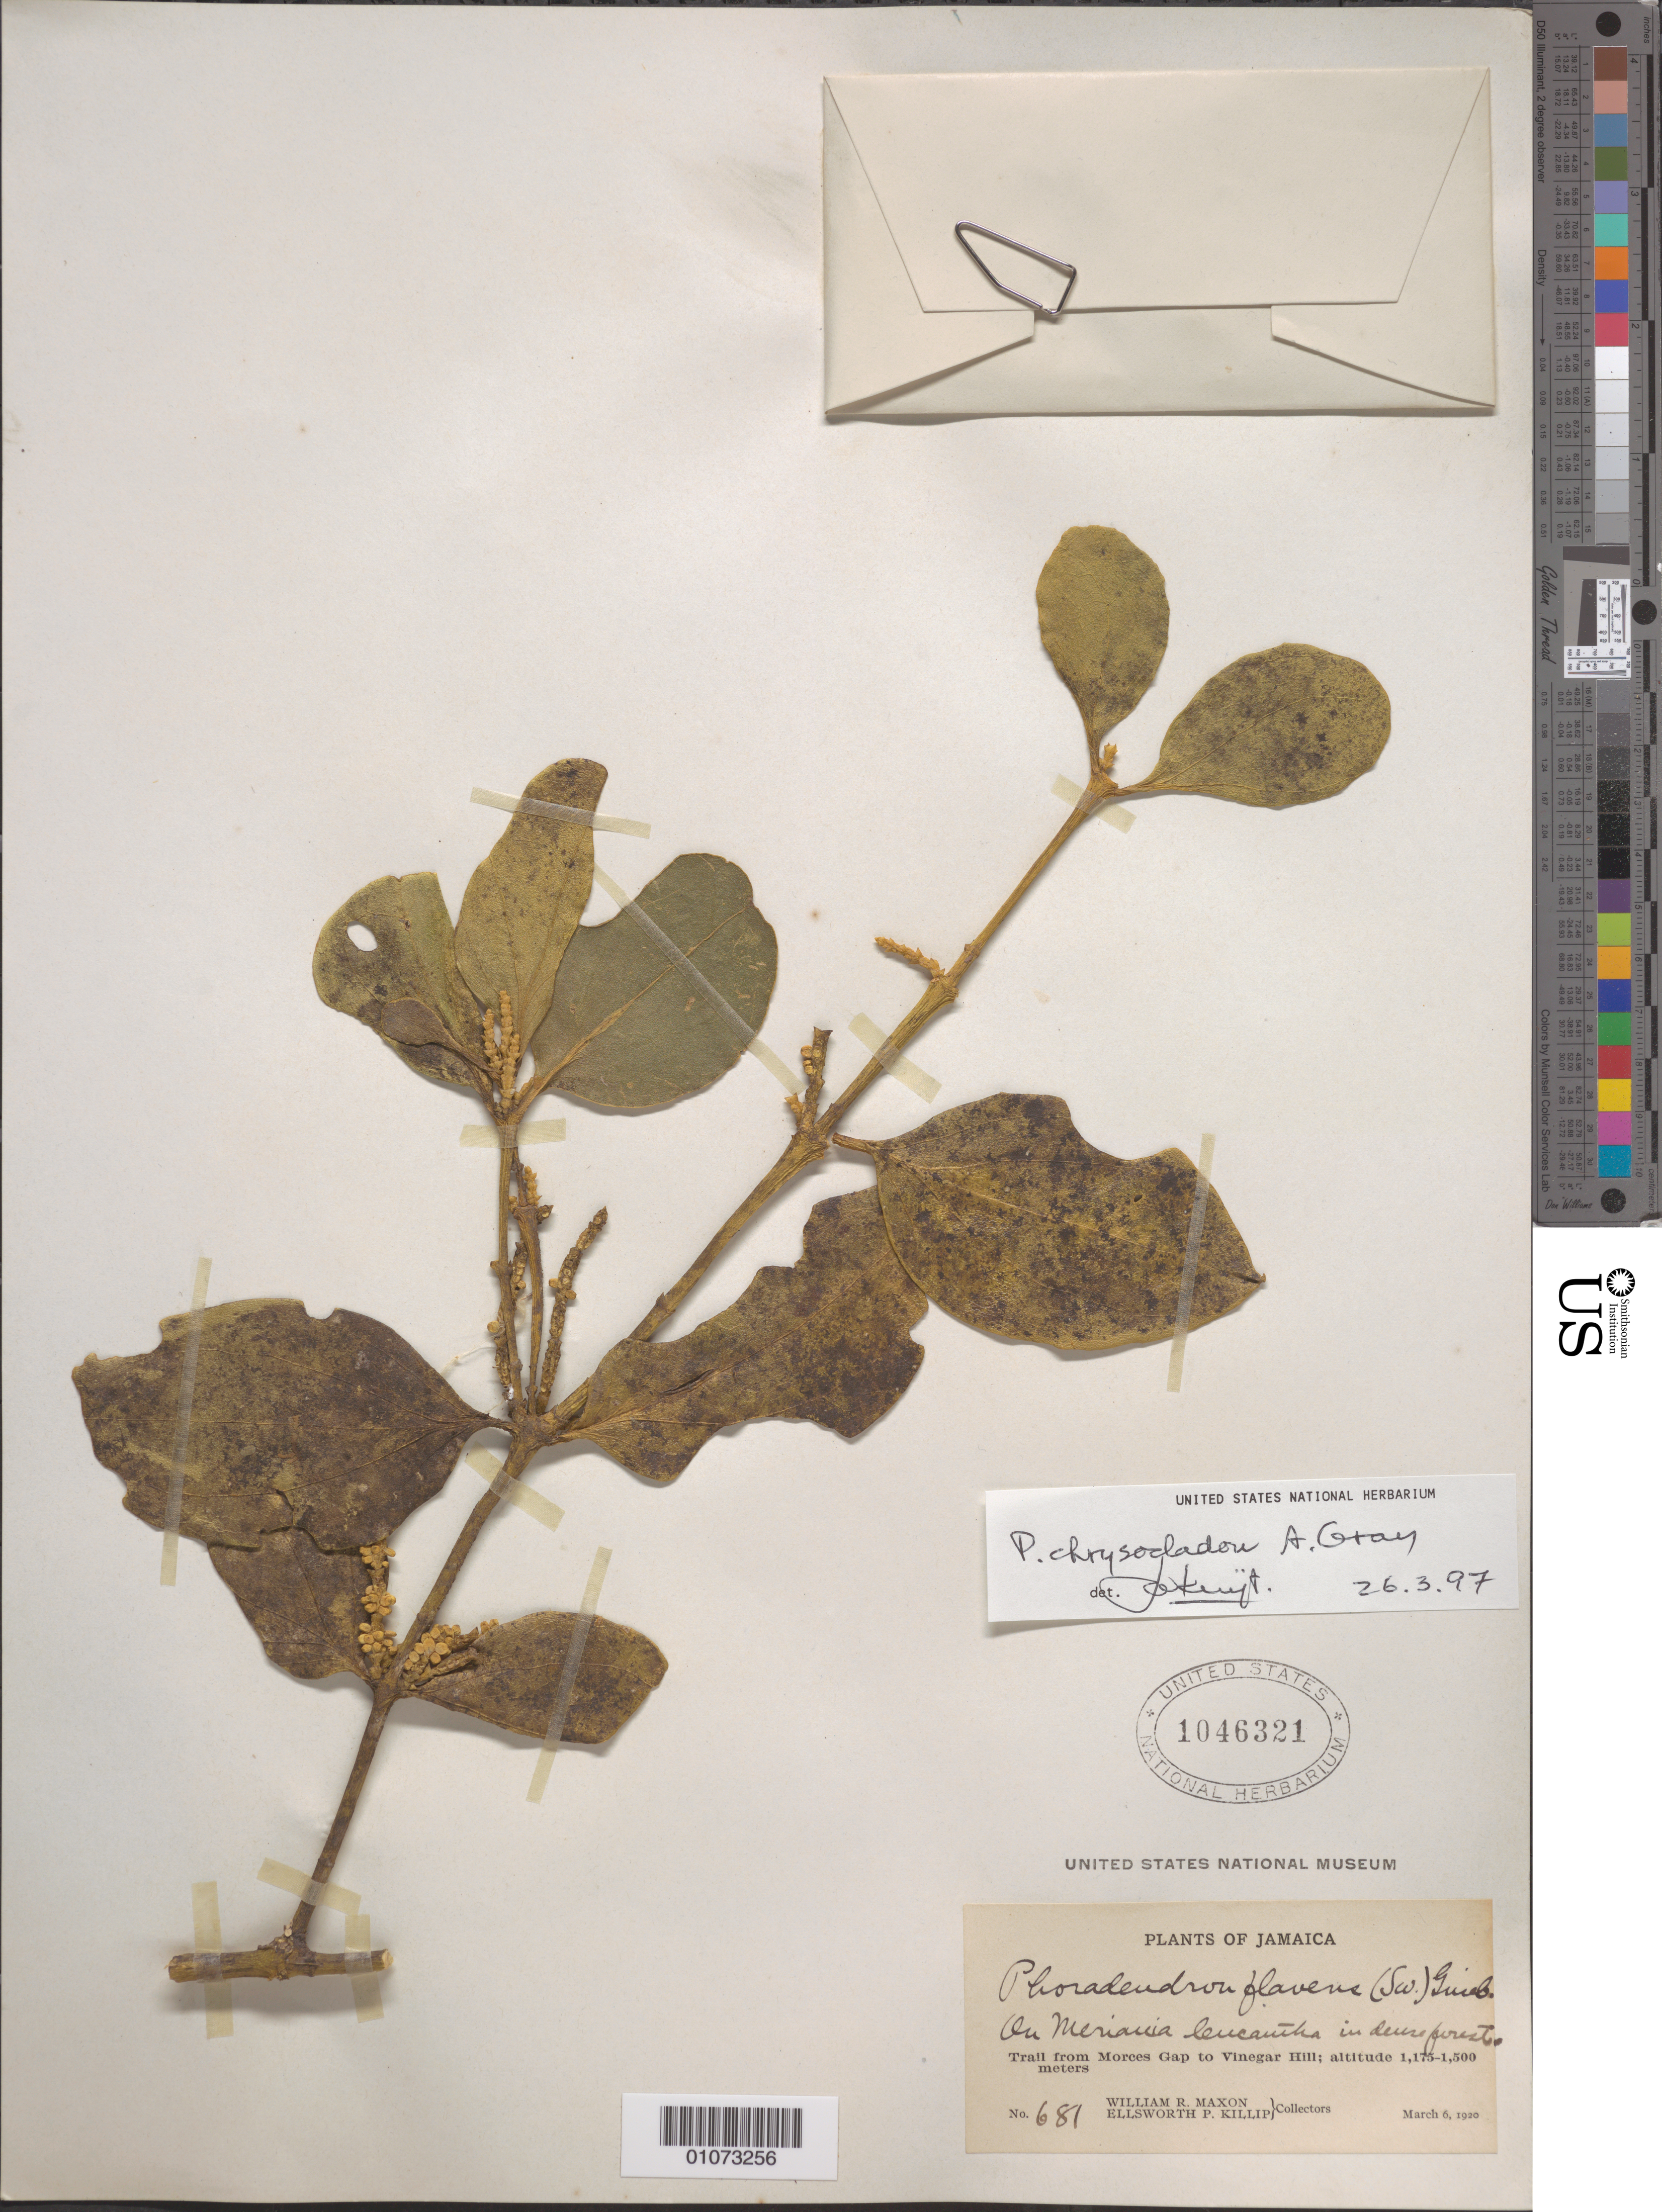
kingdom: Plantae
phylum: Tracheophyta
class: Magnoliopsida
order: Santalales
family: Viscaceae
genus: Phoradendron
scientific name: Phoradendron chrysocladon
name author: A. Gray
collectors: W. R. Maxon & E. P. Killip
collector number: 681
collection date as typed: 06 Mar 1920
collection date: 1920-03-06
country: Jamaica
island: Jamaica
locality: Morces Gap to Vinegar Hill, trail.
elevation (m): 1175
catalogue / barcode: US 1046321